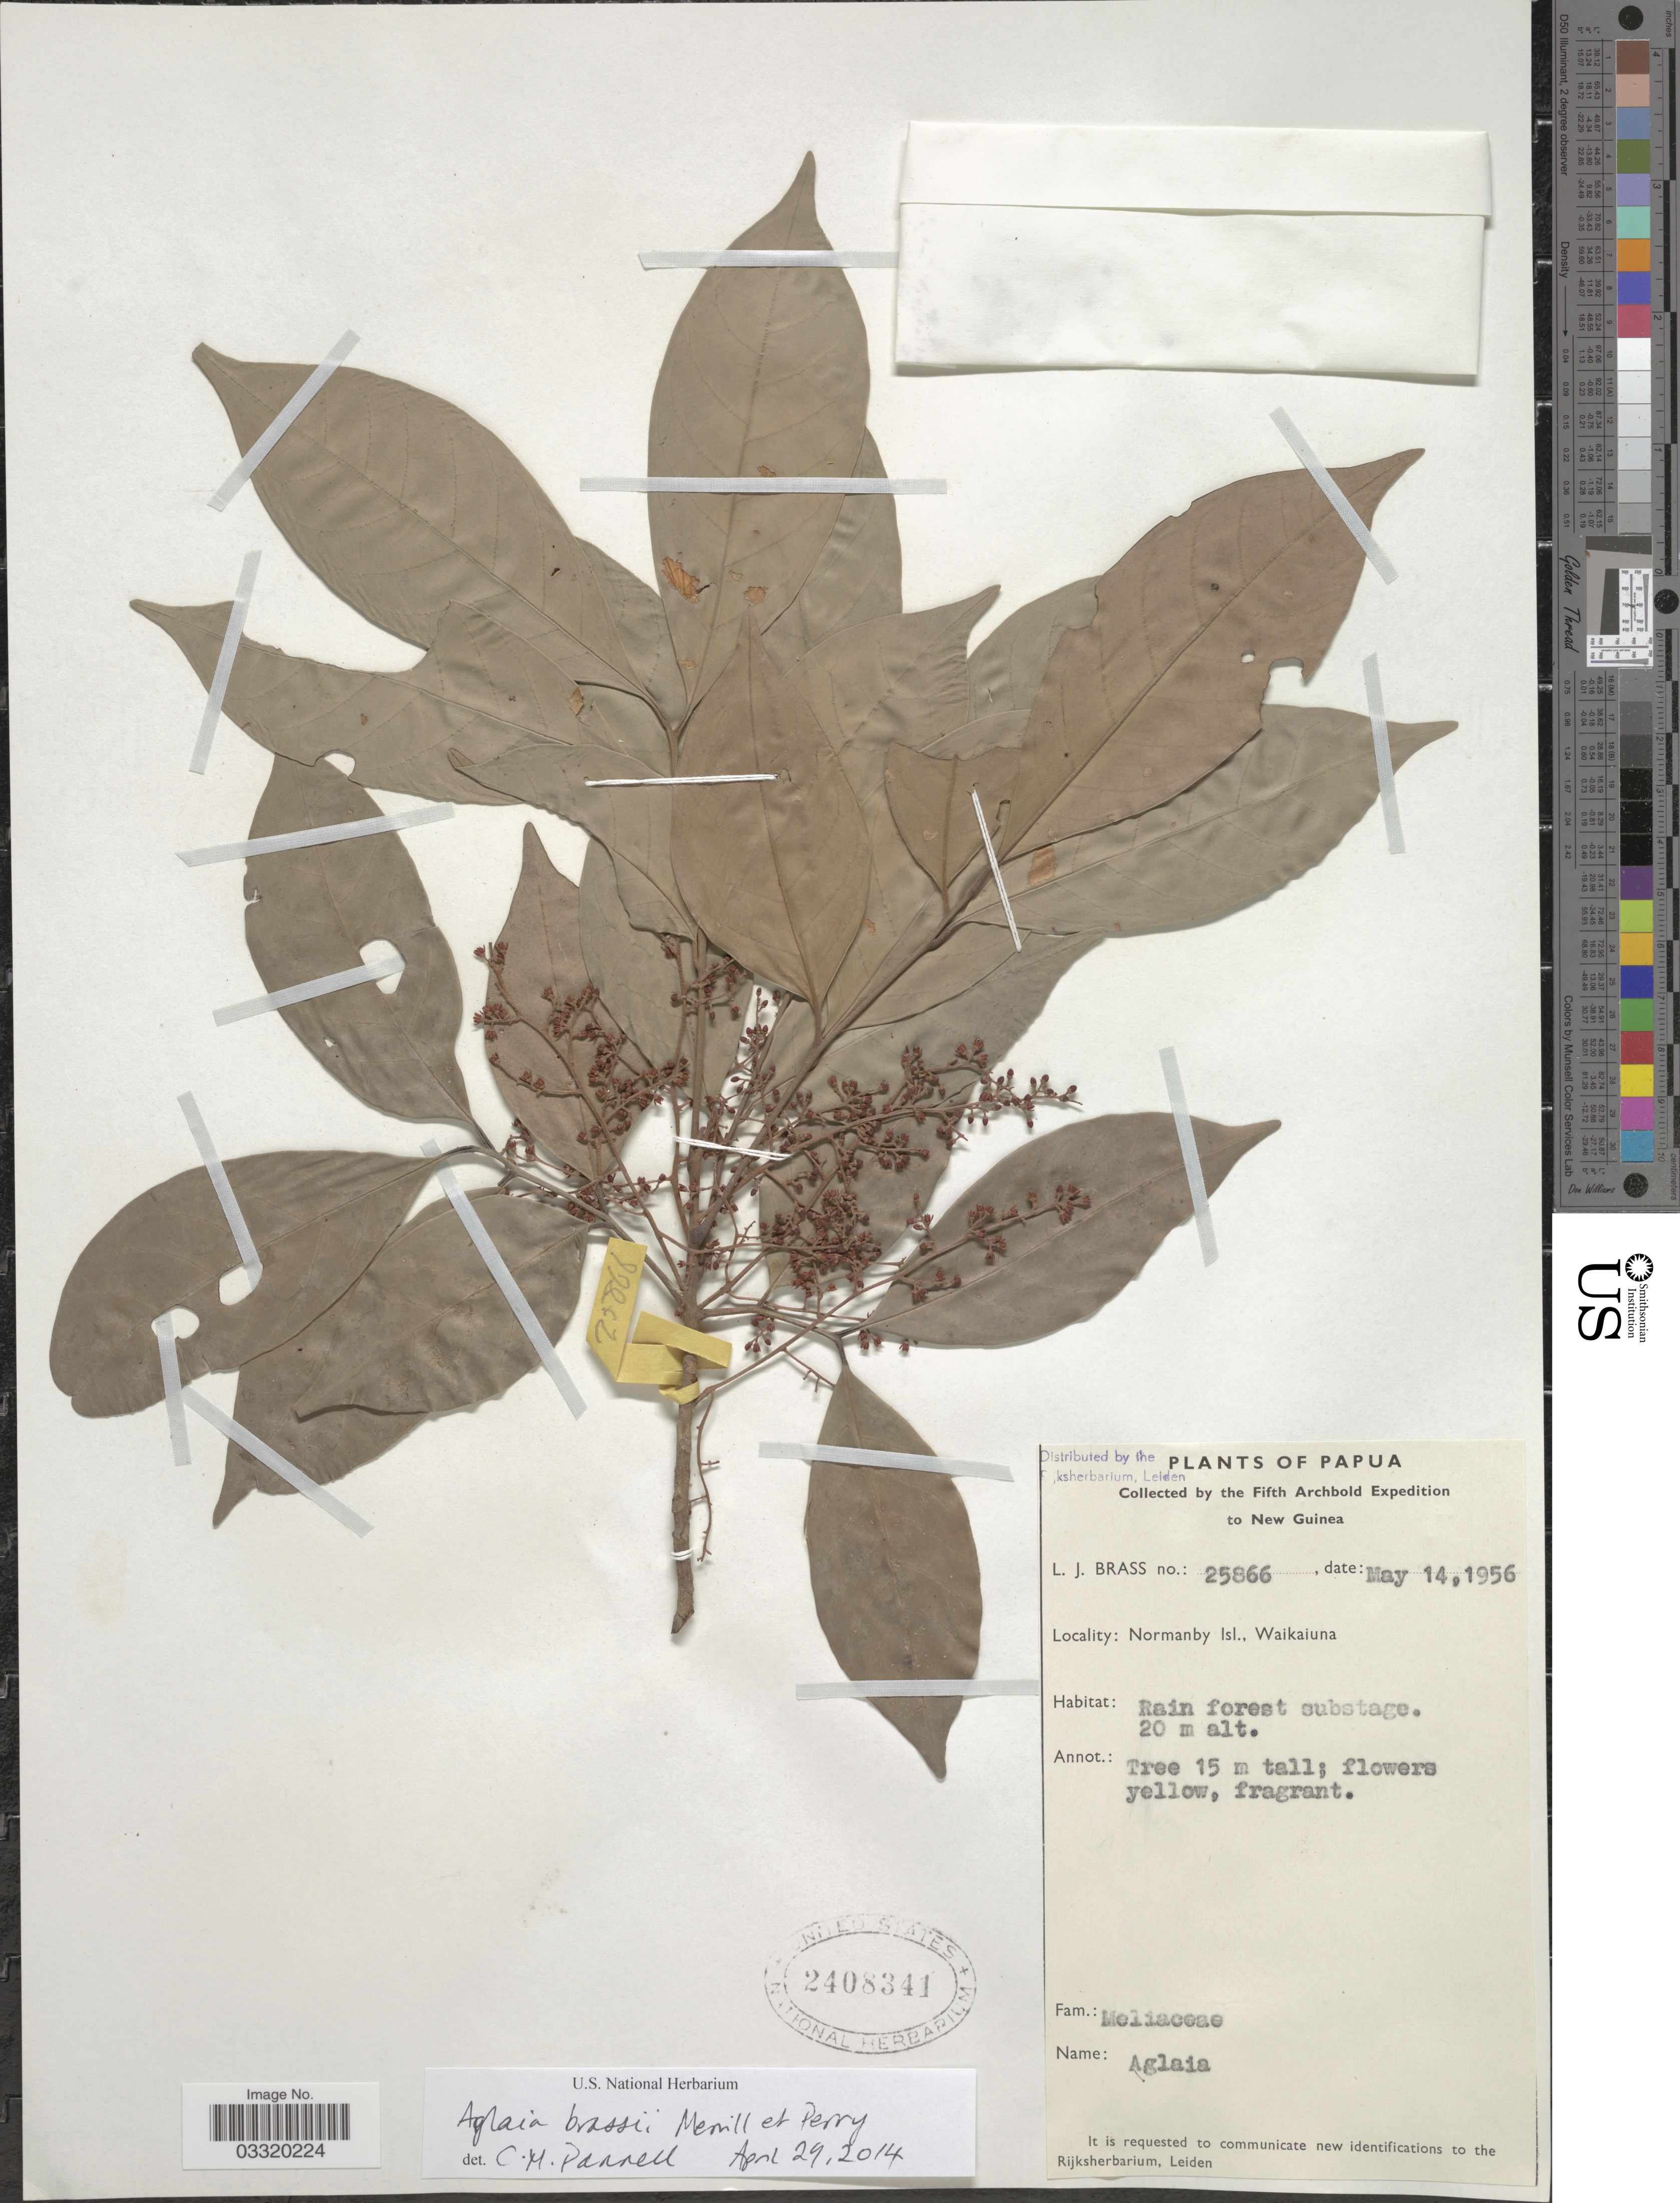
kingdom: Plantae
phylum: Tracheophyta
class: Magnoliopsida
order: Sapindales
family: Meliaceae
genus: Aglaia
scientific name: Aglaia brassii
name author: Merr. & L.M. Perry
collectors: L. J. Brass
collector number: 25866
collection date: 1956-05-14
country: Papua New Guinea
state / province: Milne Bay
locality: Papua. New Guinea. Normanby Isl., Waikaiuna.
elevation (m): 20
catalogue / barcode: US 2408341